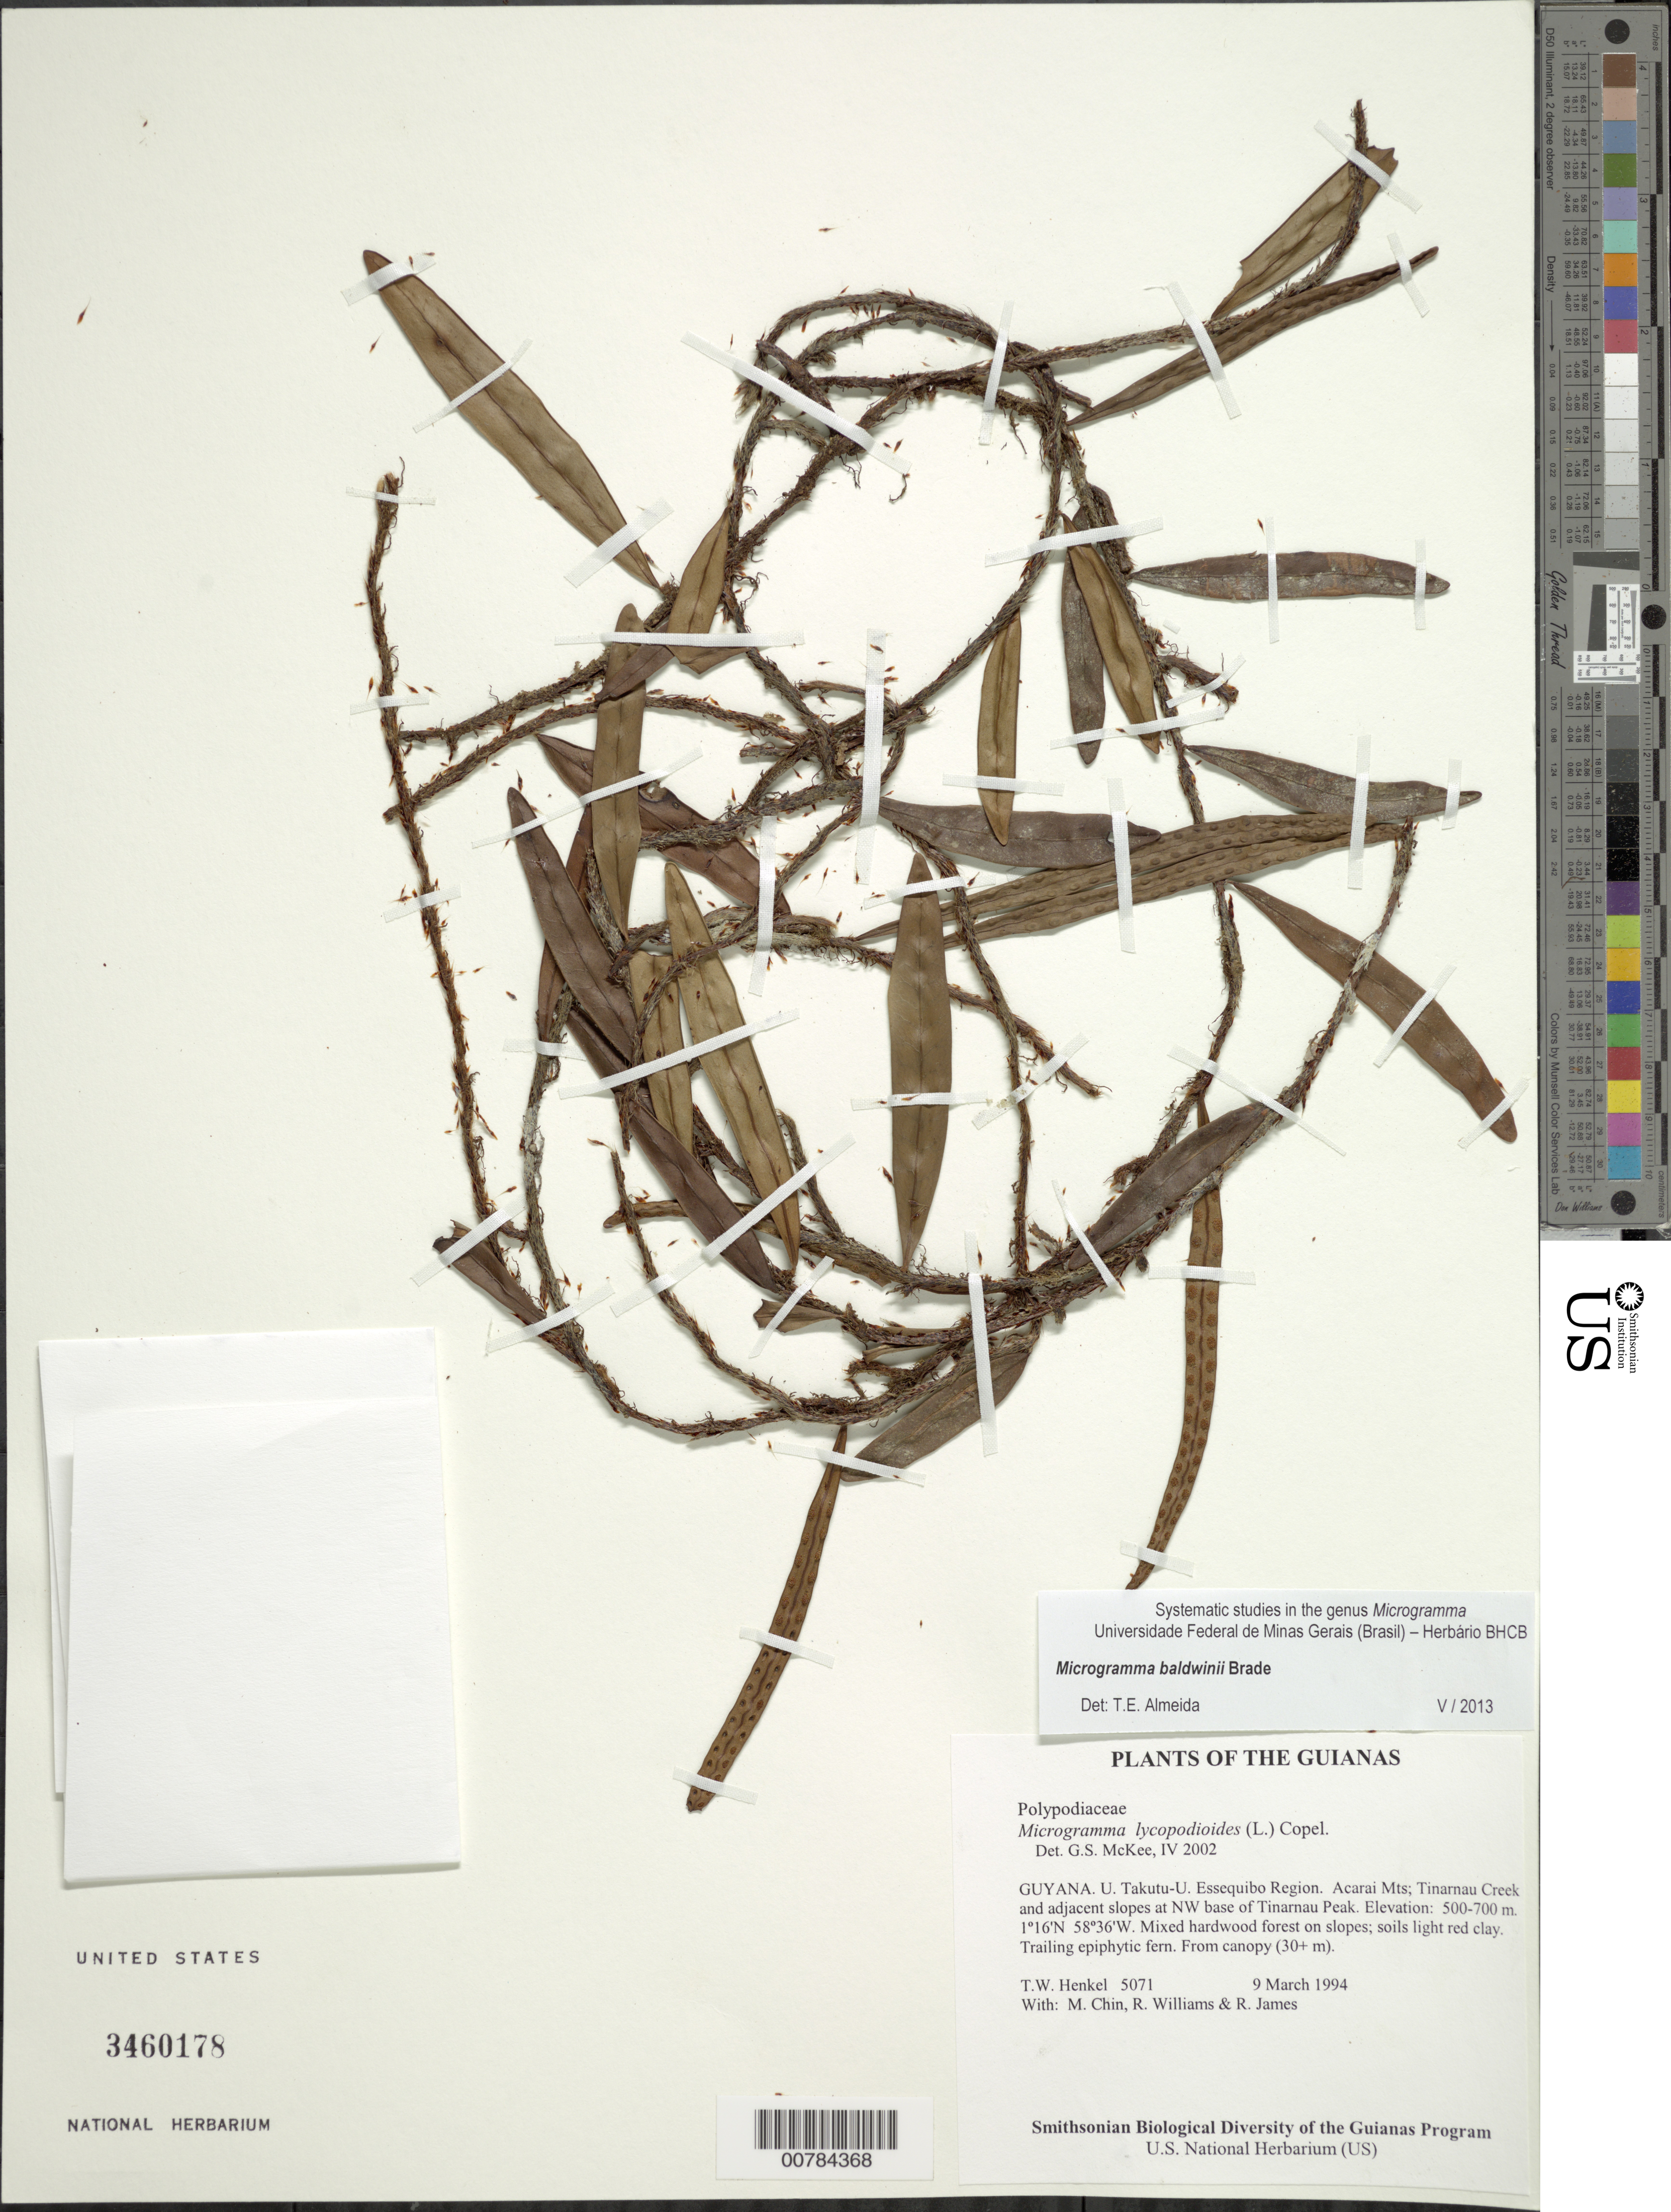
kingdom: Plantae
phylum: Tracheophyta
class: Polypodiopsida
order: Polypodiales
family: Polypodiaceae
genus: Microgramma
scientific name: Microgramma baldwinii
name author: Brade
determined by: Almeida, T. E.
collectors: T. Henkel, M. Chin, R. Williams & R. James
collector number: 5071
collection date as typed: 9 March 1994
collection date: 1994-03-09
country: Guyana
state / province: U. Takutu-U. Essequibo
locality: Acarai Mts; Tinarnau Creek and adjacent slopes at NW base of Tinarnau Peak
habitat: Mixed hardwood forest on slopes; soils light red clay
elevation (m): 500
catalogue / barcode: US 3460178